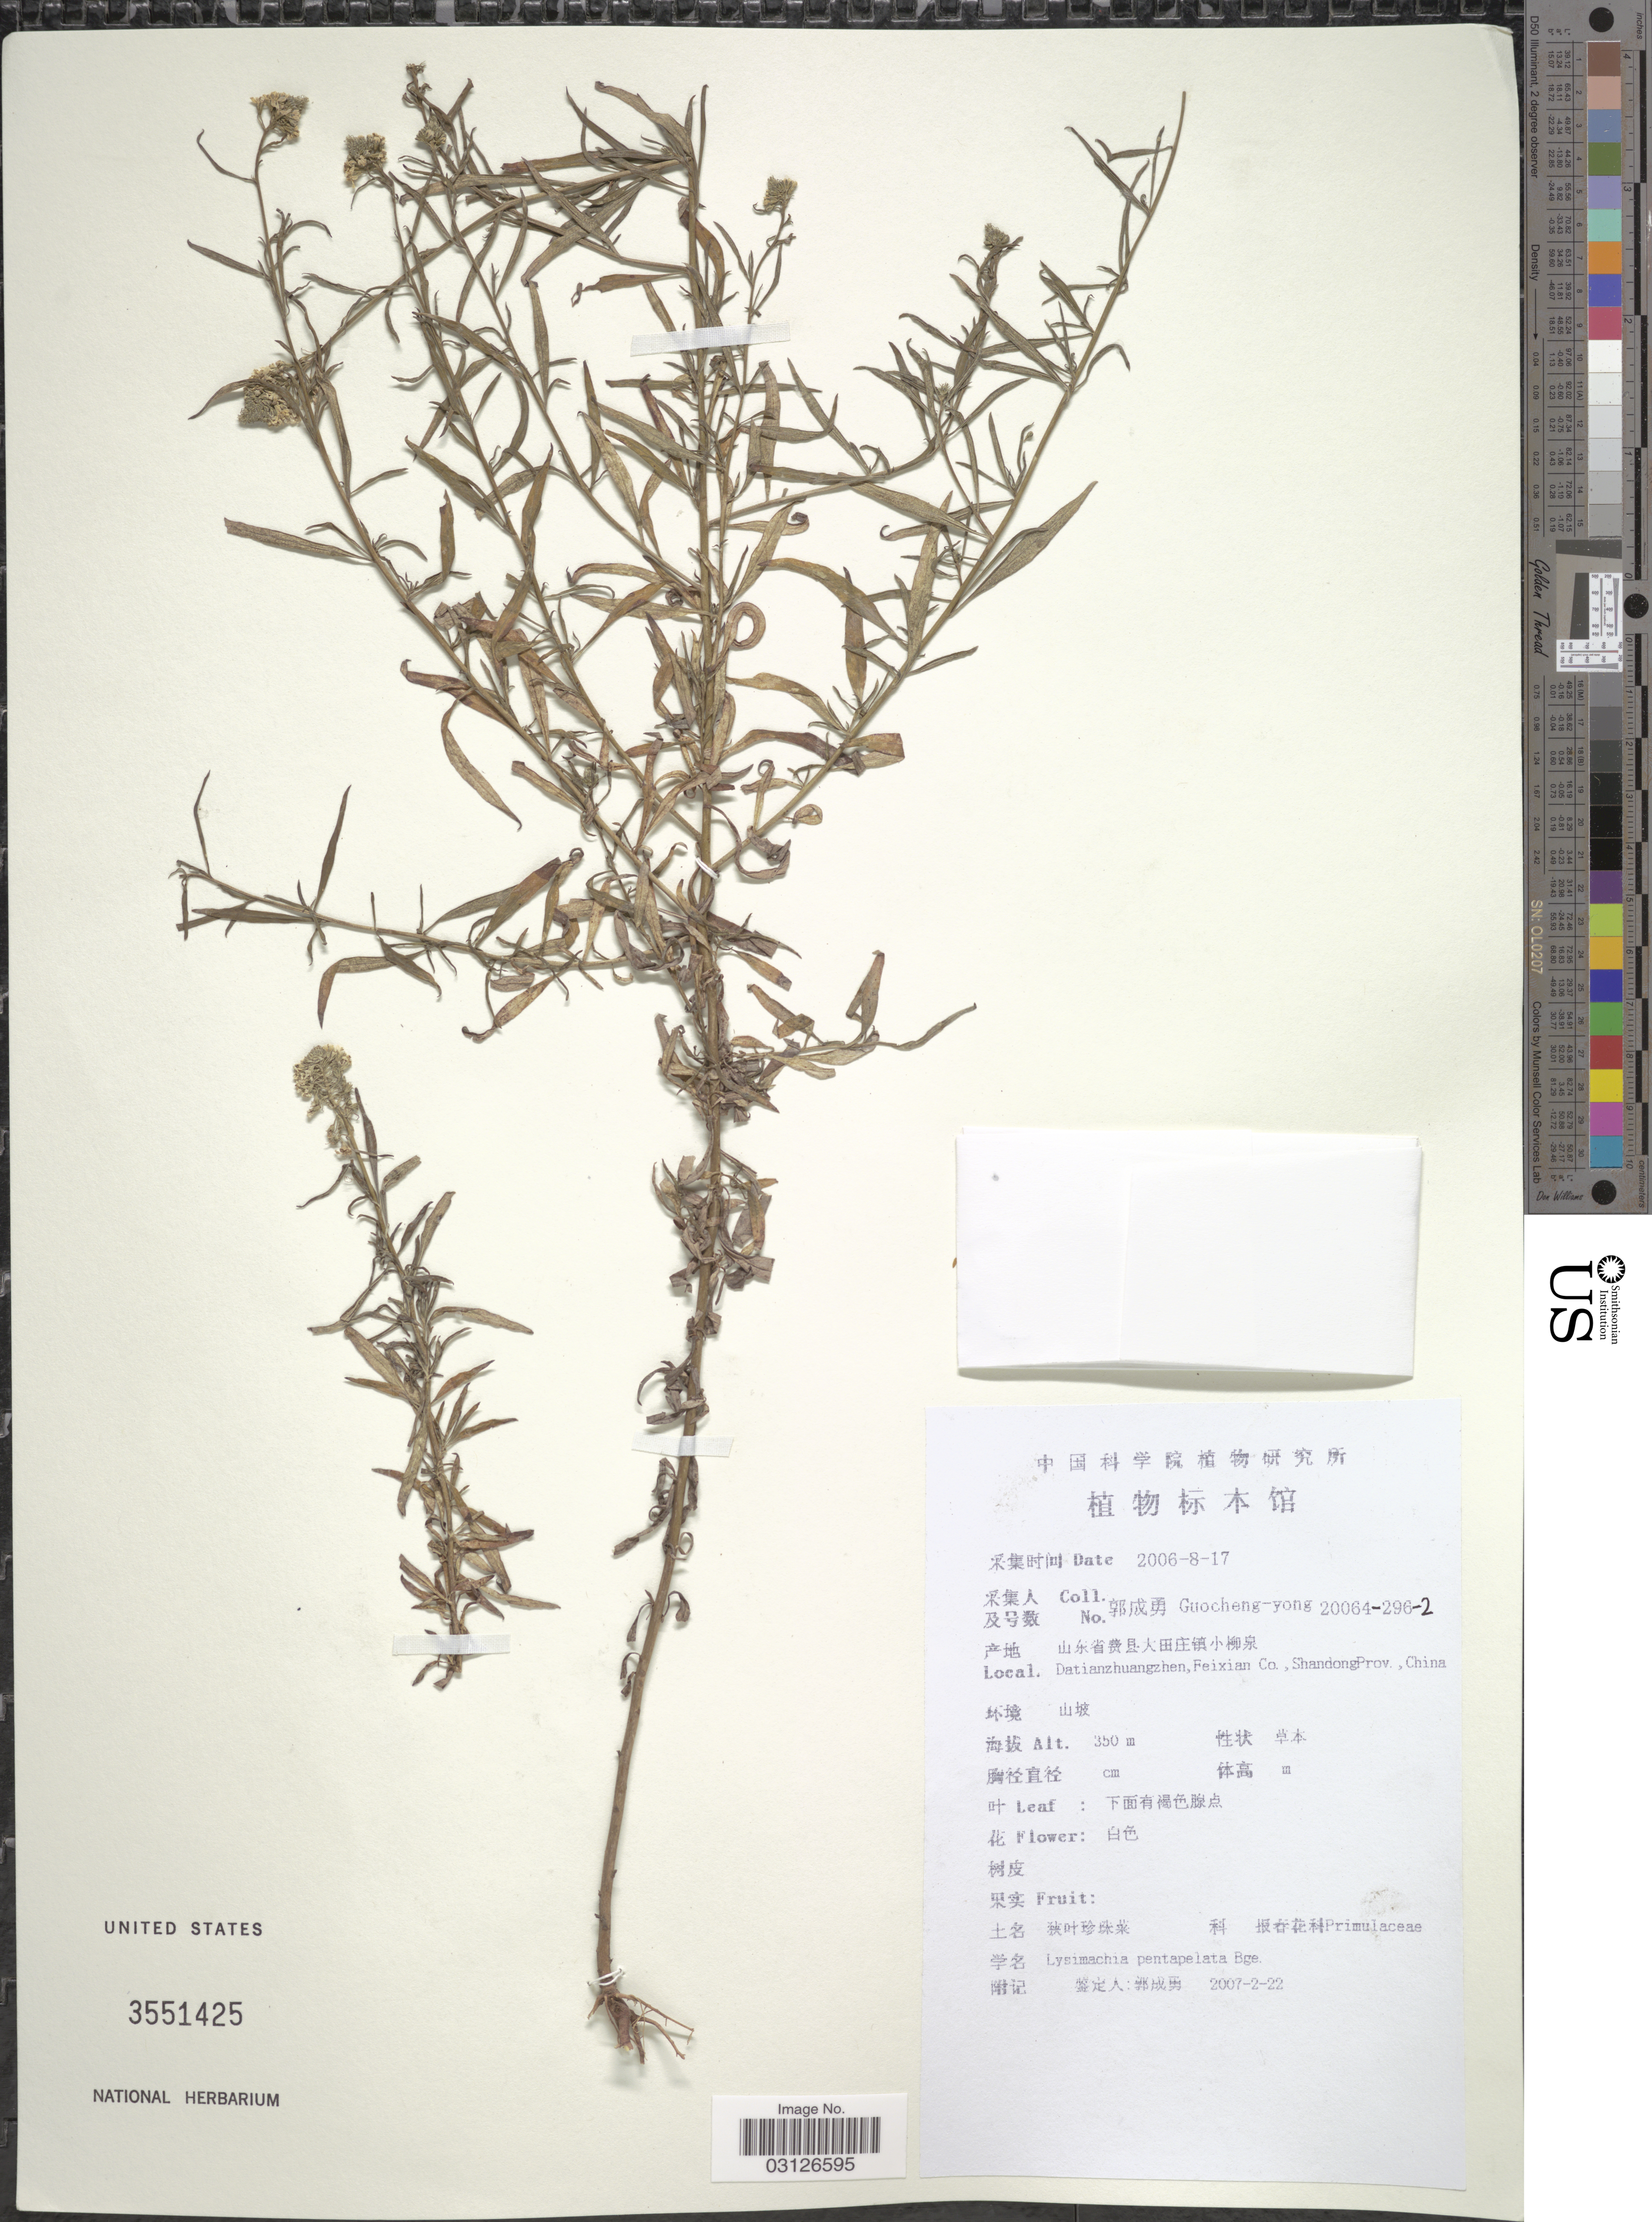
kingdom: Plantae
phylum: Tracheophyta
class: Magnoliopsida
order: Ericales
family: Primulaceae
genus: Lysimachia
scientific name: Lysimachia pentapetala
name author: Bunge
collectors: Guo cheng-yong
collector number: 20064-296-2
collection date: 2006-08-17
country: China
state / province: Shandong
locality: Datianzhuangzhen, Feixian Co.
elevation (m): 350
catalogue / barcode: US 3551425